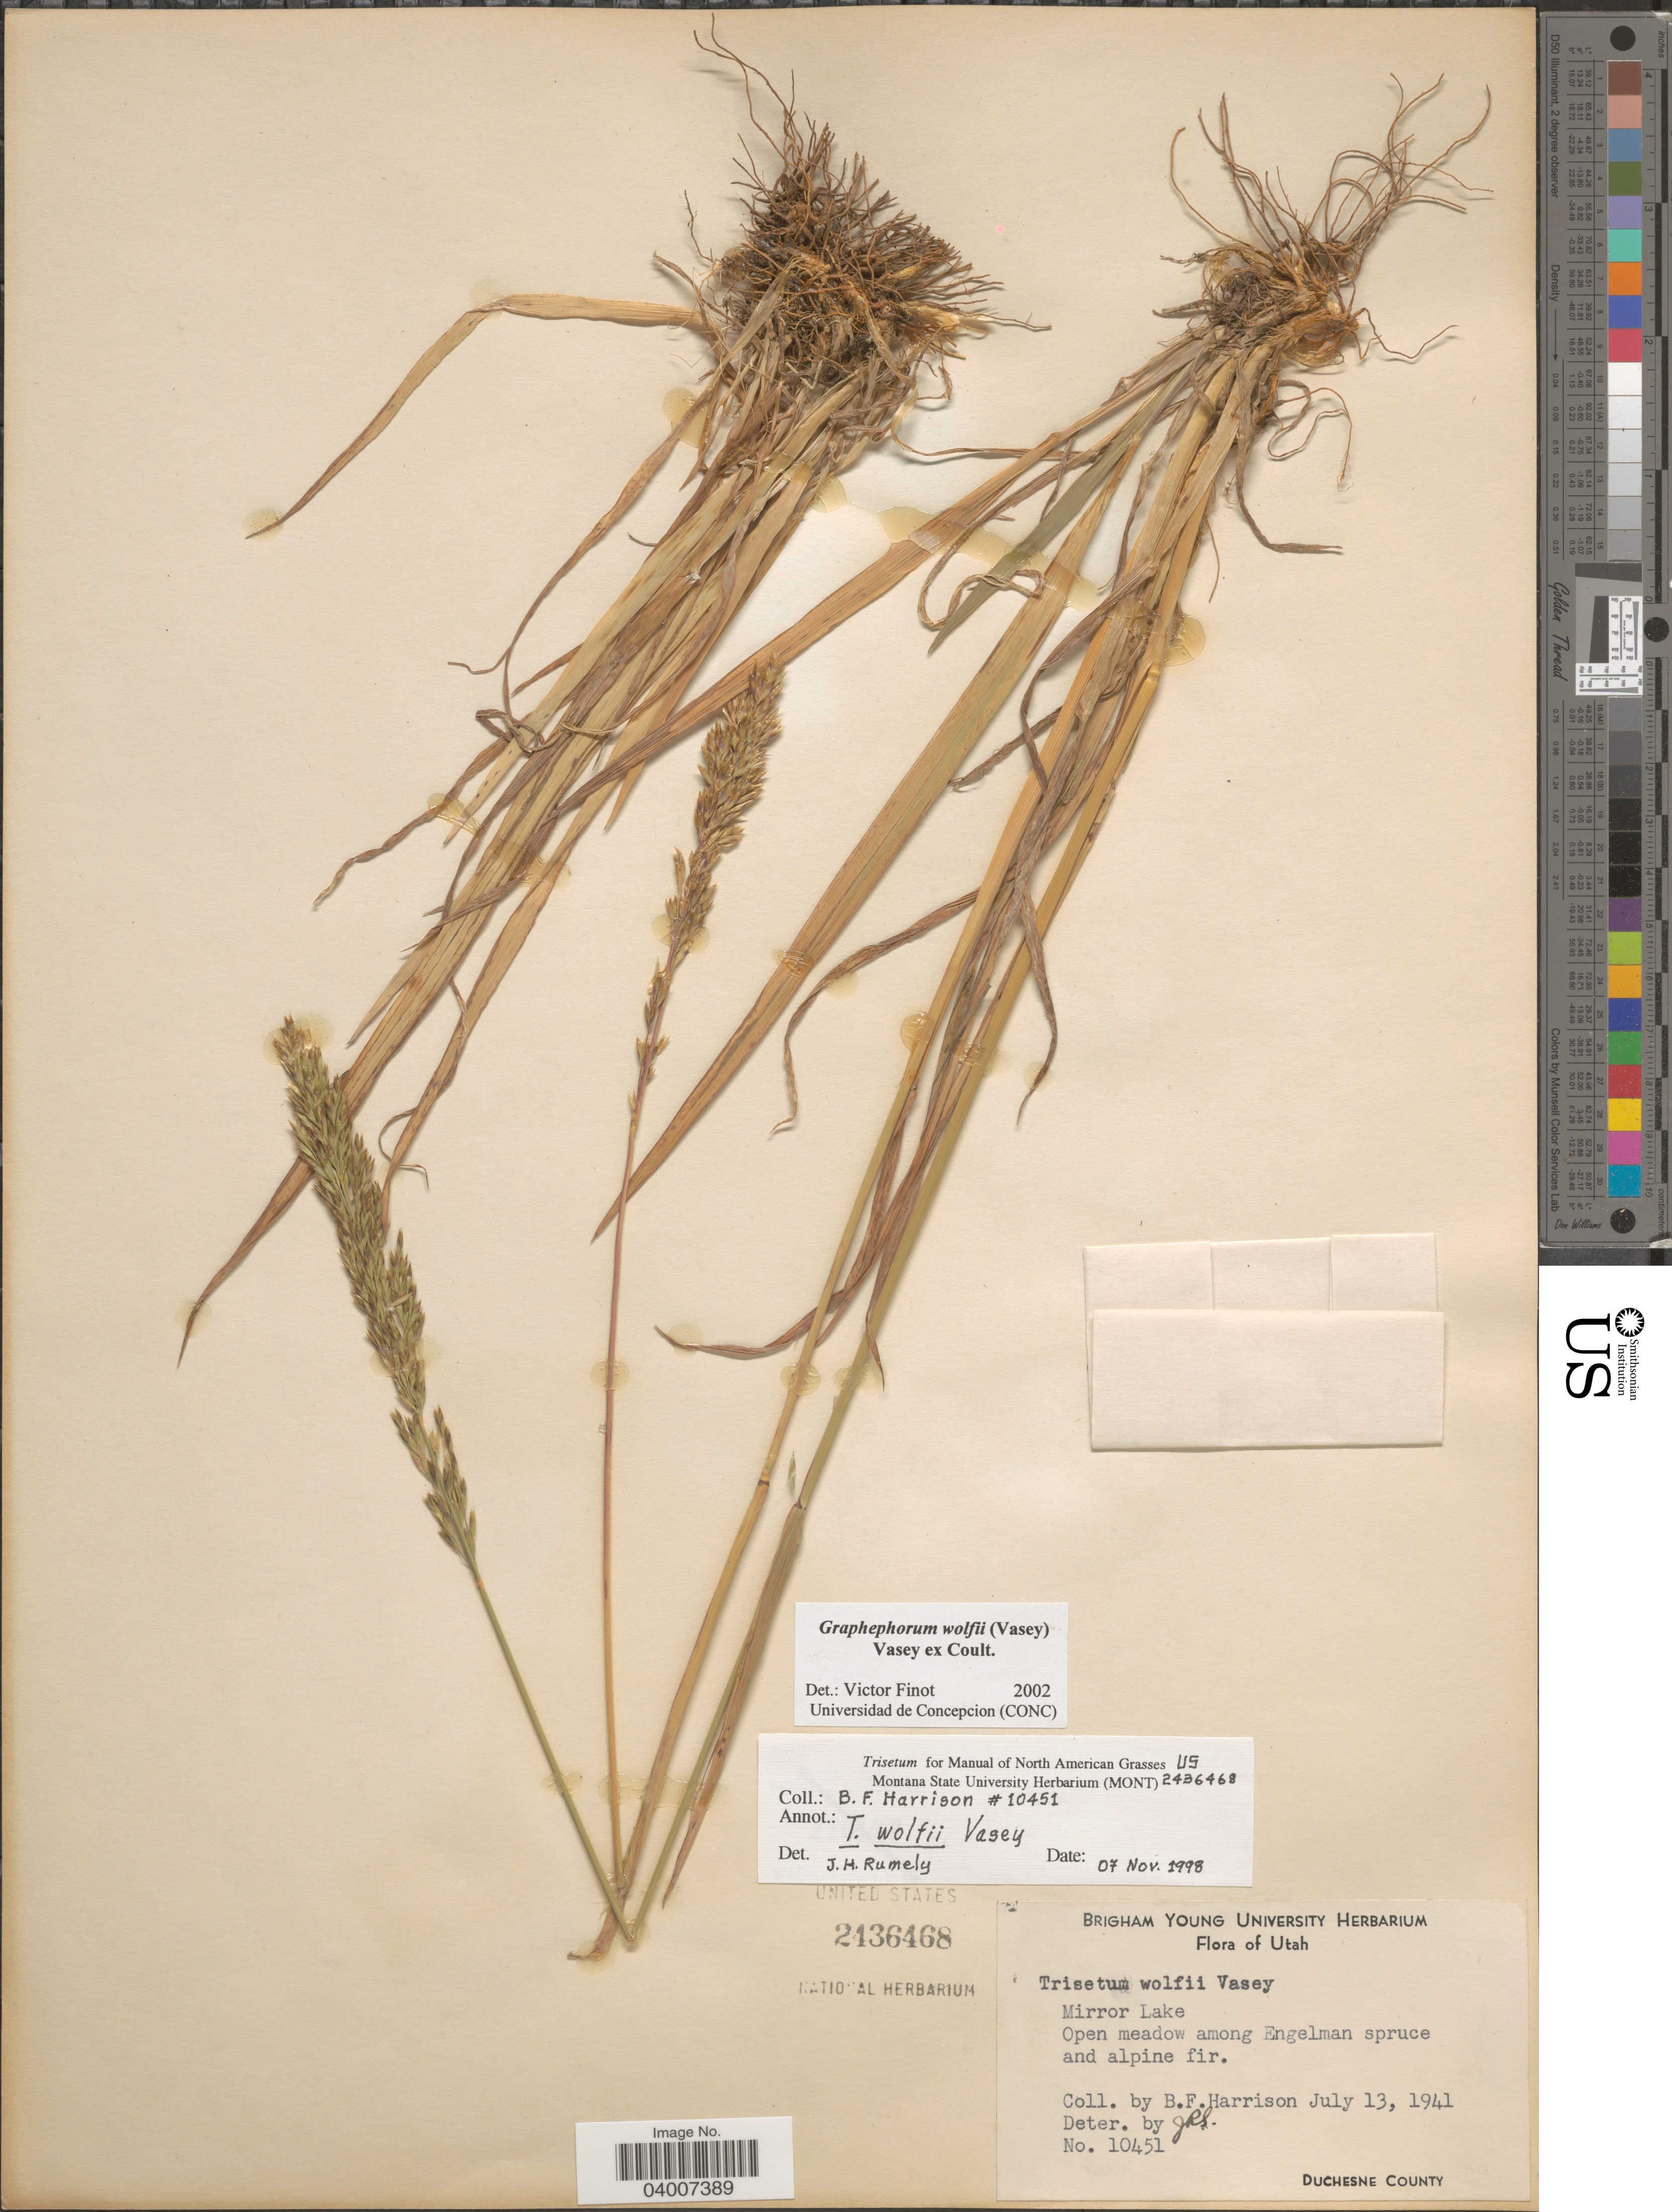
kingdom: Plantae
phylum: Tracheophyta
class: Liliopsida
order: Poales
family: Poaceae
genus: Graphephorum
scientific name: Graphephorum wolfii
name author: (E. Fourn.) Vasey ex Coult.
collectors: B. F. Harrison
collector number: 10451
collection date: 1941-07-13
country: United States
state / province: Utah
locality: Mirror Lake. Open meadow among Engelman spruce and alpine fir. Duchesne County.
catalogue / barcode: US 2436468